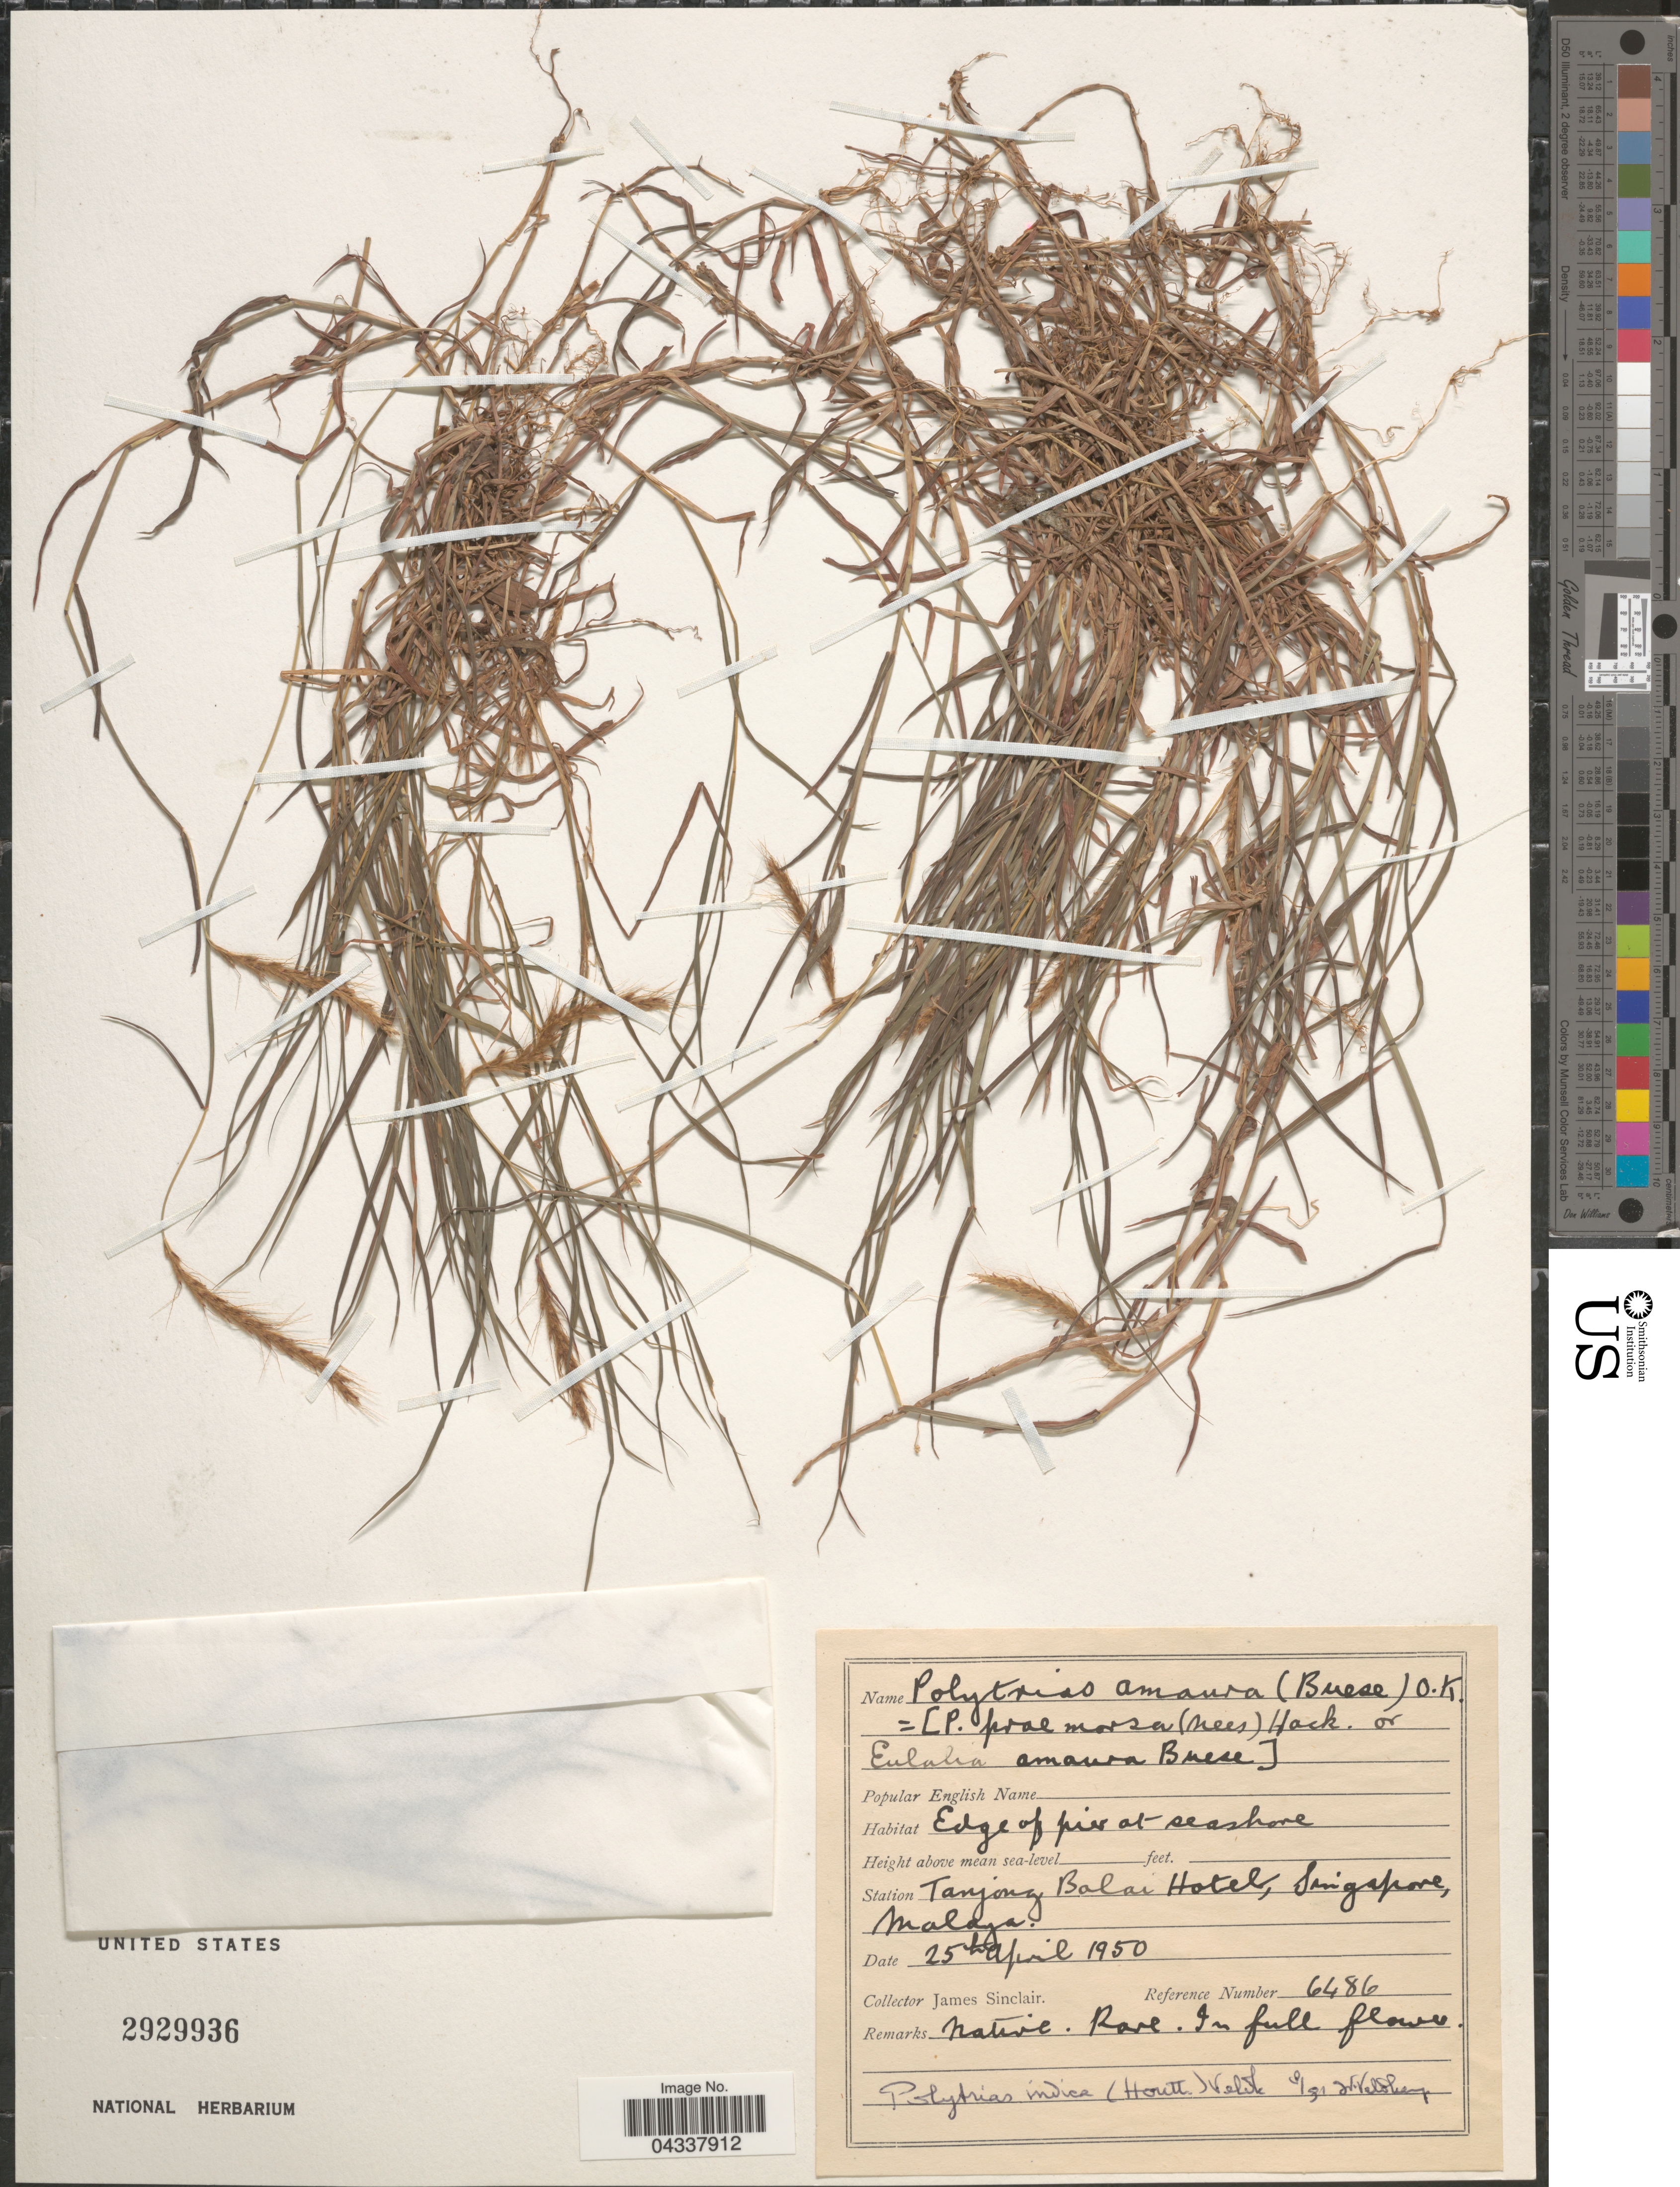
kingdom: Plantae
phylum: Tracheophyta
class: Liliopsida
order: Poales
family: Poaceae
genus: Polytrias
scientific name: Polytrias indica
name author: (Houtt.) Veldkamp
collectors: J. Sinclair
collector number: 6486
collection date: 1950-04-25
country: Singapore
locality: Station Tanjong Balai Hotel, Malaya.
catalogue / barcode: US 2929936